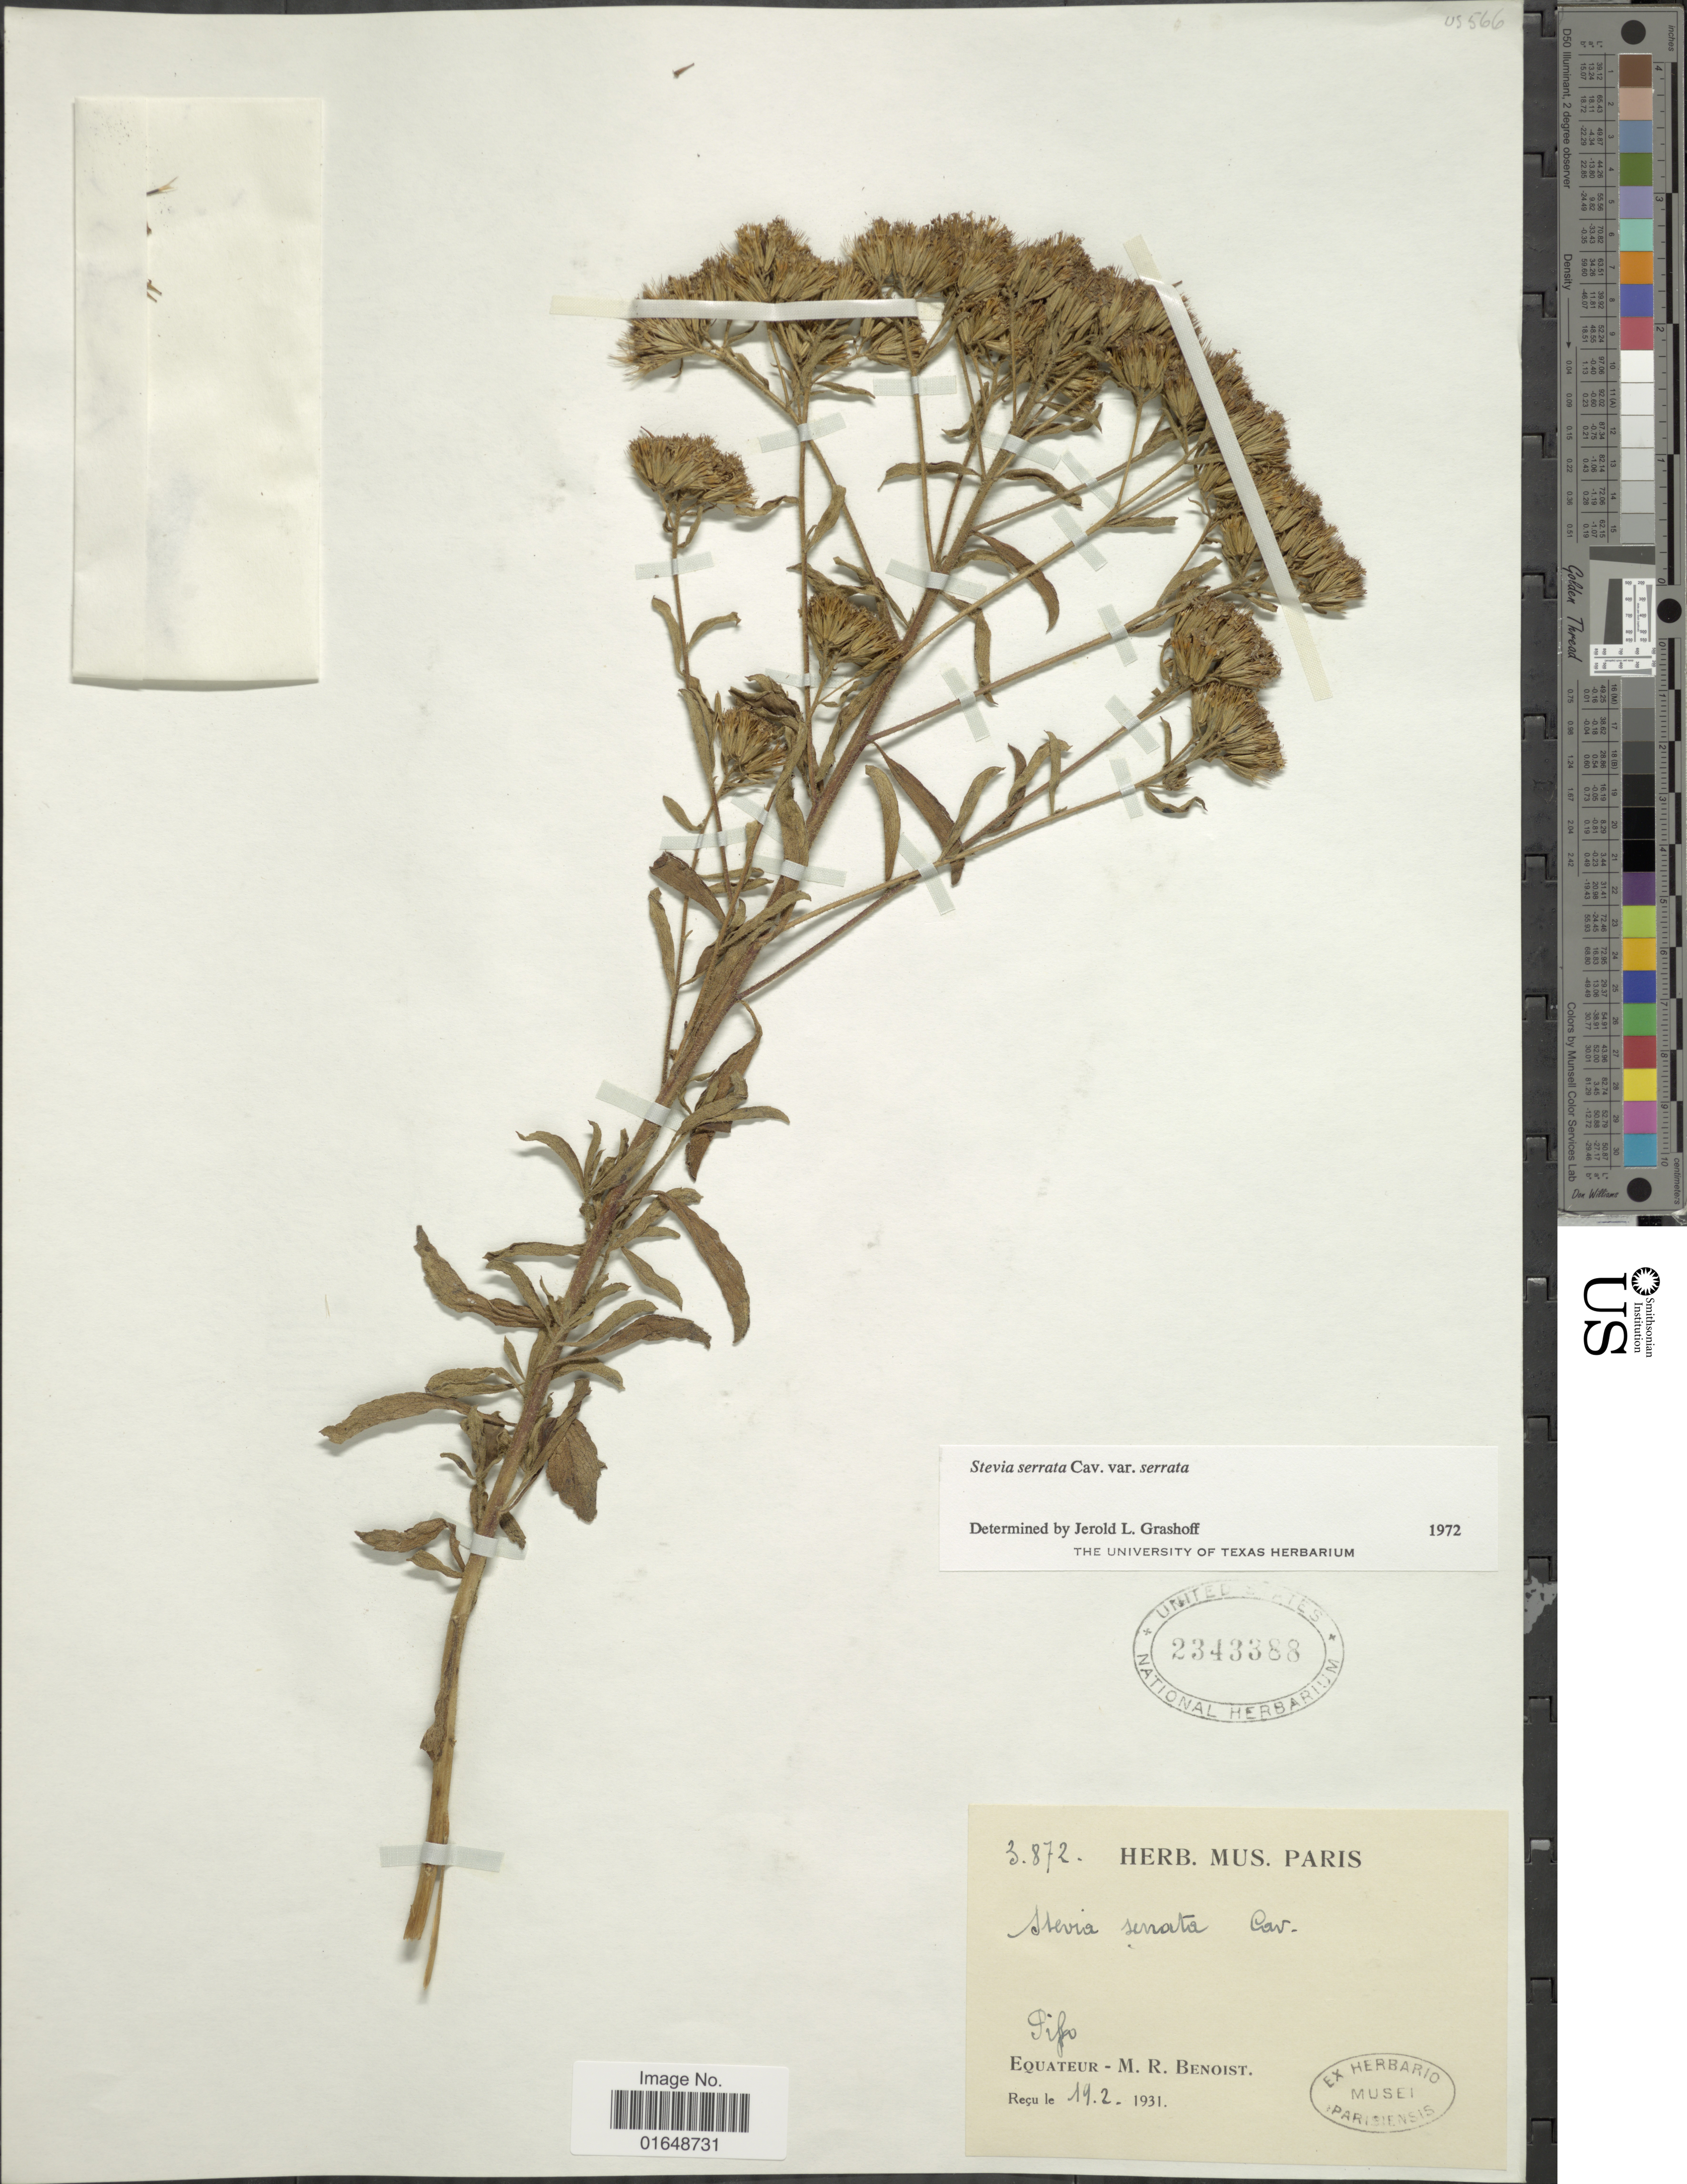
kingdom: Plantae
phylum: Tracheophyta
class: Magnoliopsida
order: Asterales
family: Asteraceae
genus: Stevia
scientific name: Stevia serrata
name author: Cav.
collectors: R. Benoist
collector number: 3872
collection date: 1931-02-19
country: Ecuador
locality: Pifo. Equateur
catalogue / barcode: US 2343388